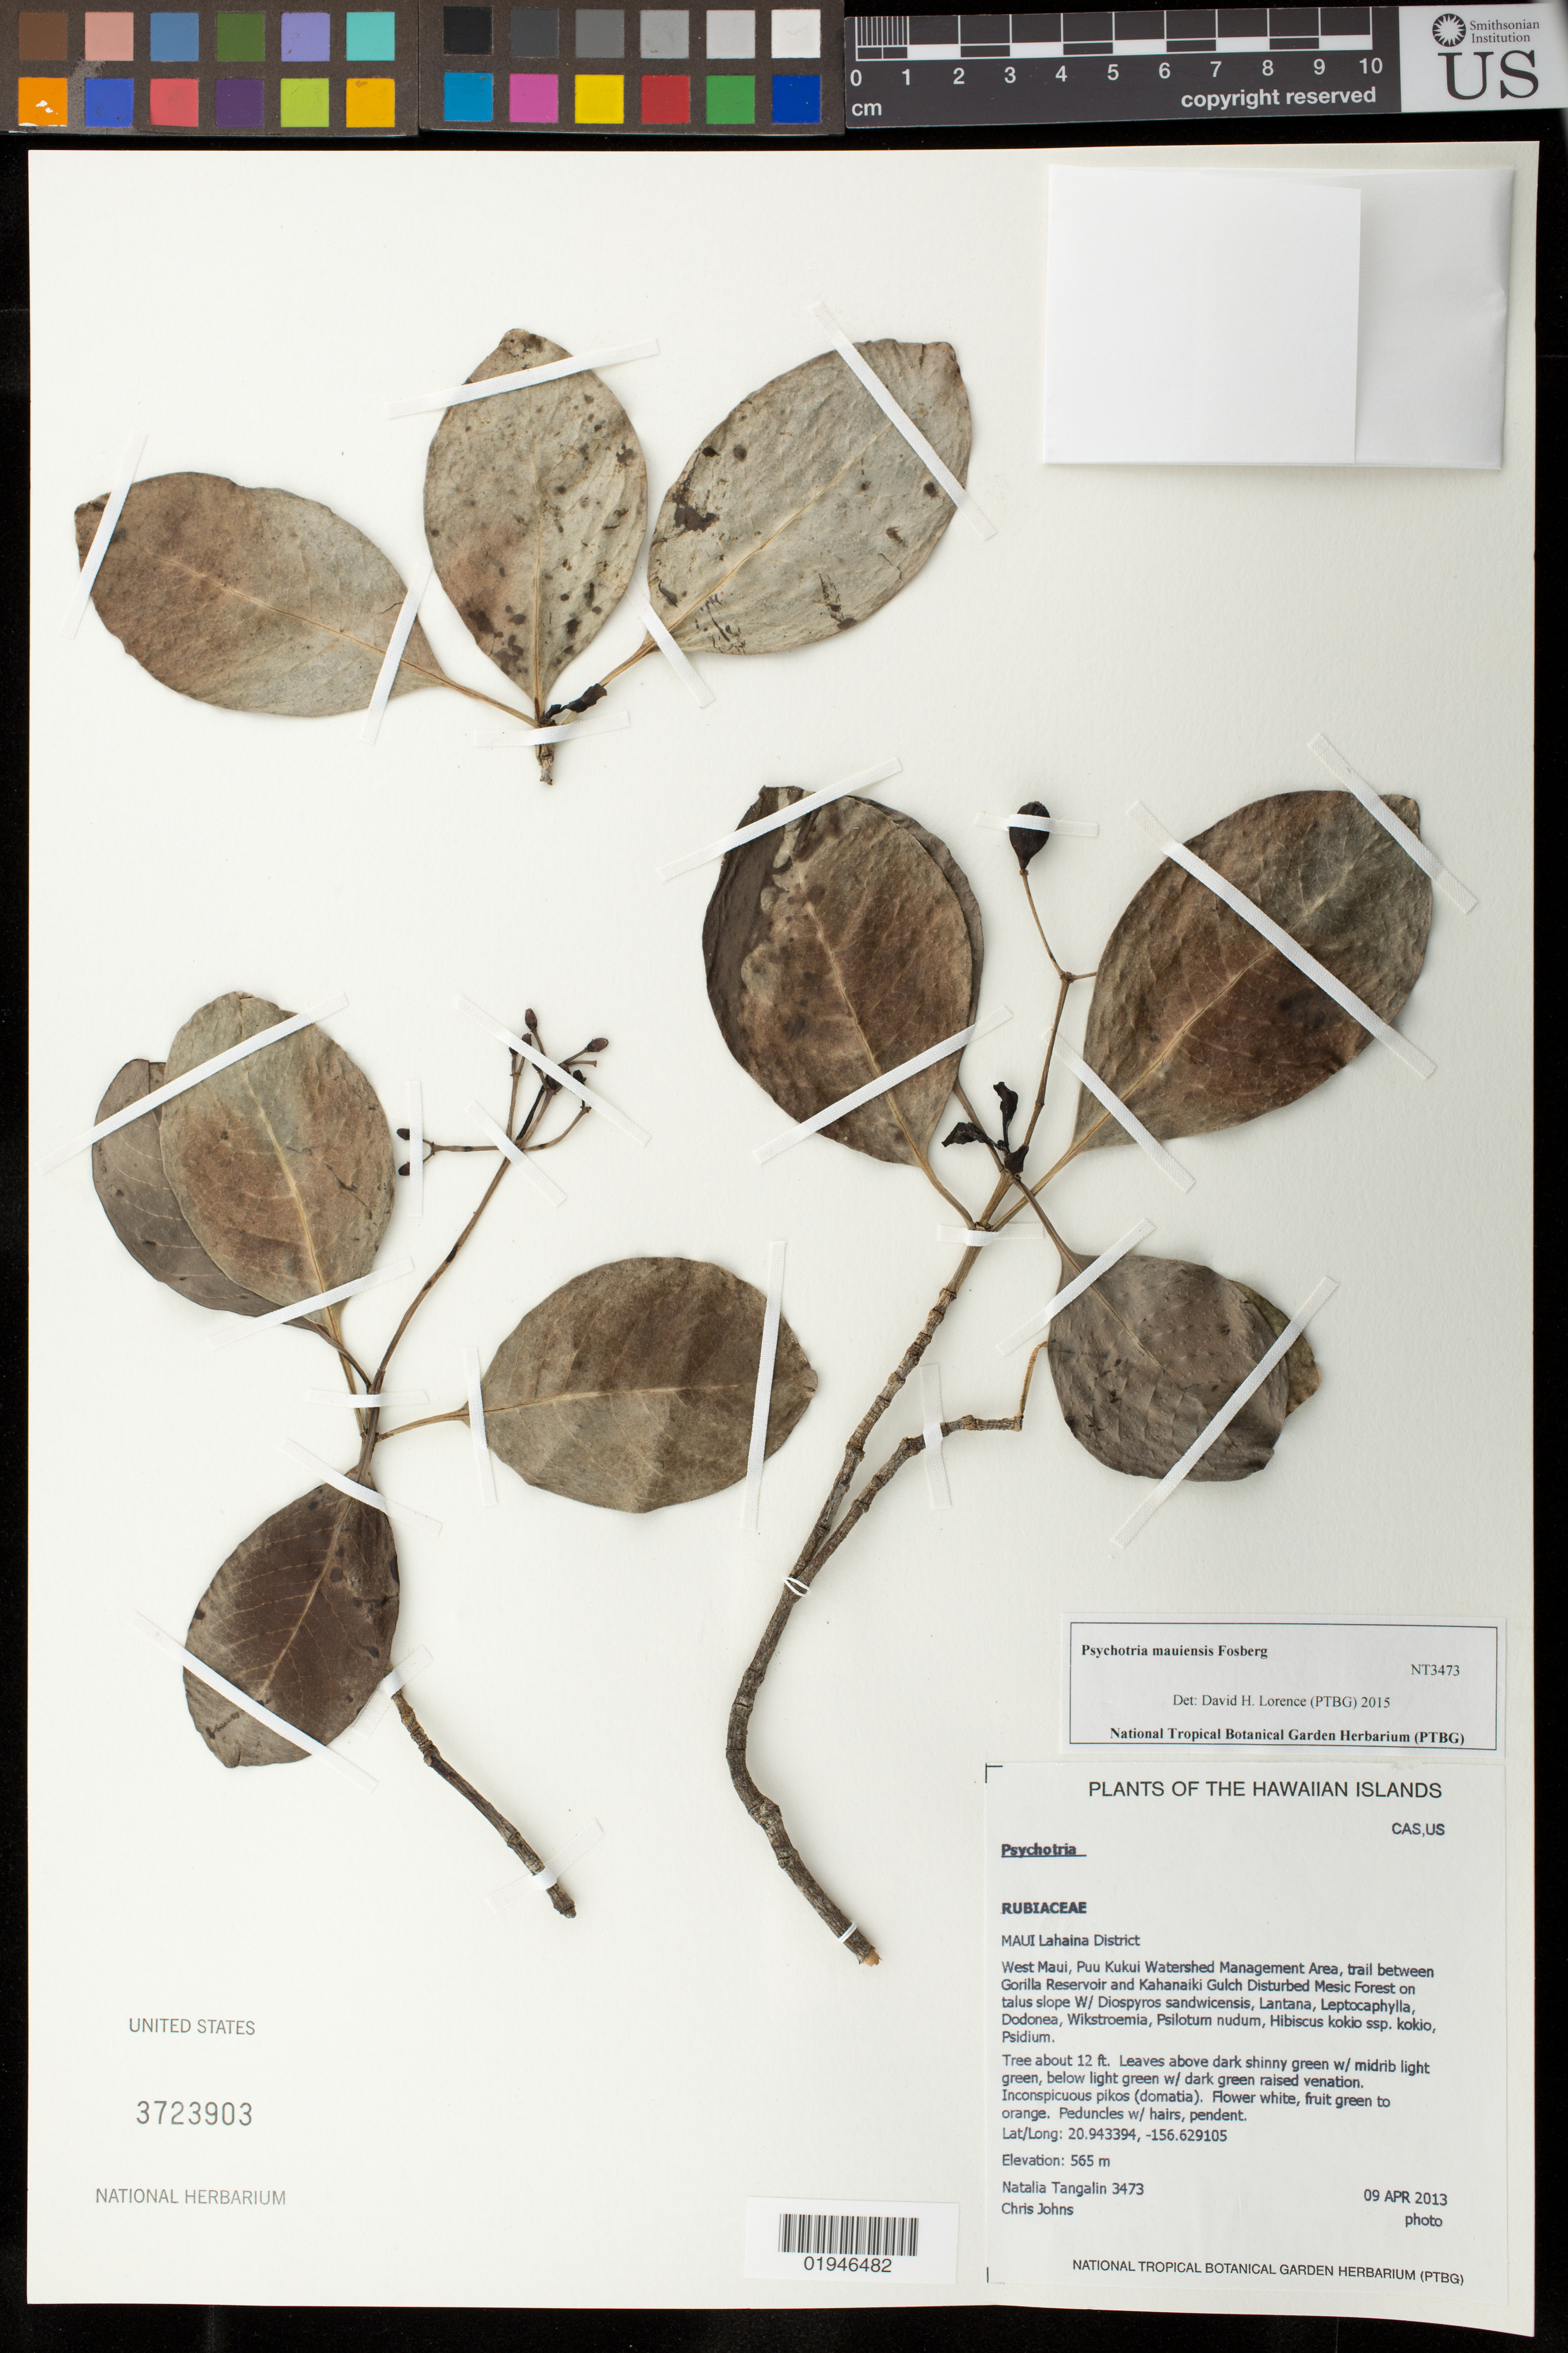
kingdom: Plantae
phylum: Tracheophyta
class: Magnoliopsida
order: Gentianales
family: Rubiaceae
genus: Psychotria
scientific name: Psychotria mauiensis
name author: Fosberg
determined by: Lorence, David H., (PTBG), National Tropical Botanical Garden (UNITED STATES)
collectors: N. Tangalin & C. Johns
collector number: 3473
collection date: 2013-04-09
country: United States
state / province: Hawaii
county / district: Maui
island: Maui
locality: Lahaina District, West Maui, Puu Kukui Watershed Management Area, trail between Gorilla Reservoir and Kahanaiki Gulch.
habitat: Disturbed mesic forest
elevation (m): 565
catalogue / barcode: US 3723903